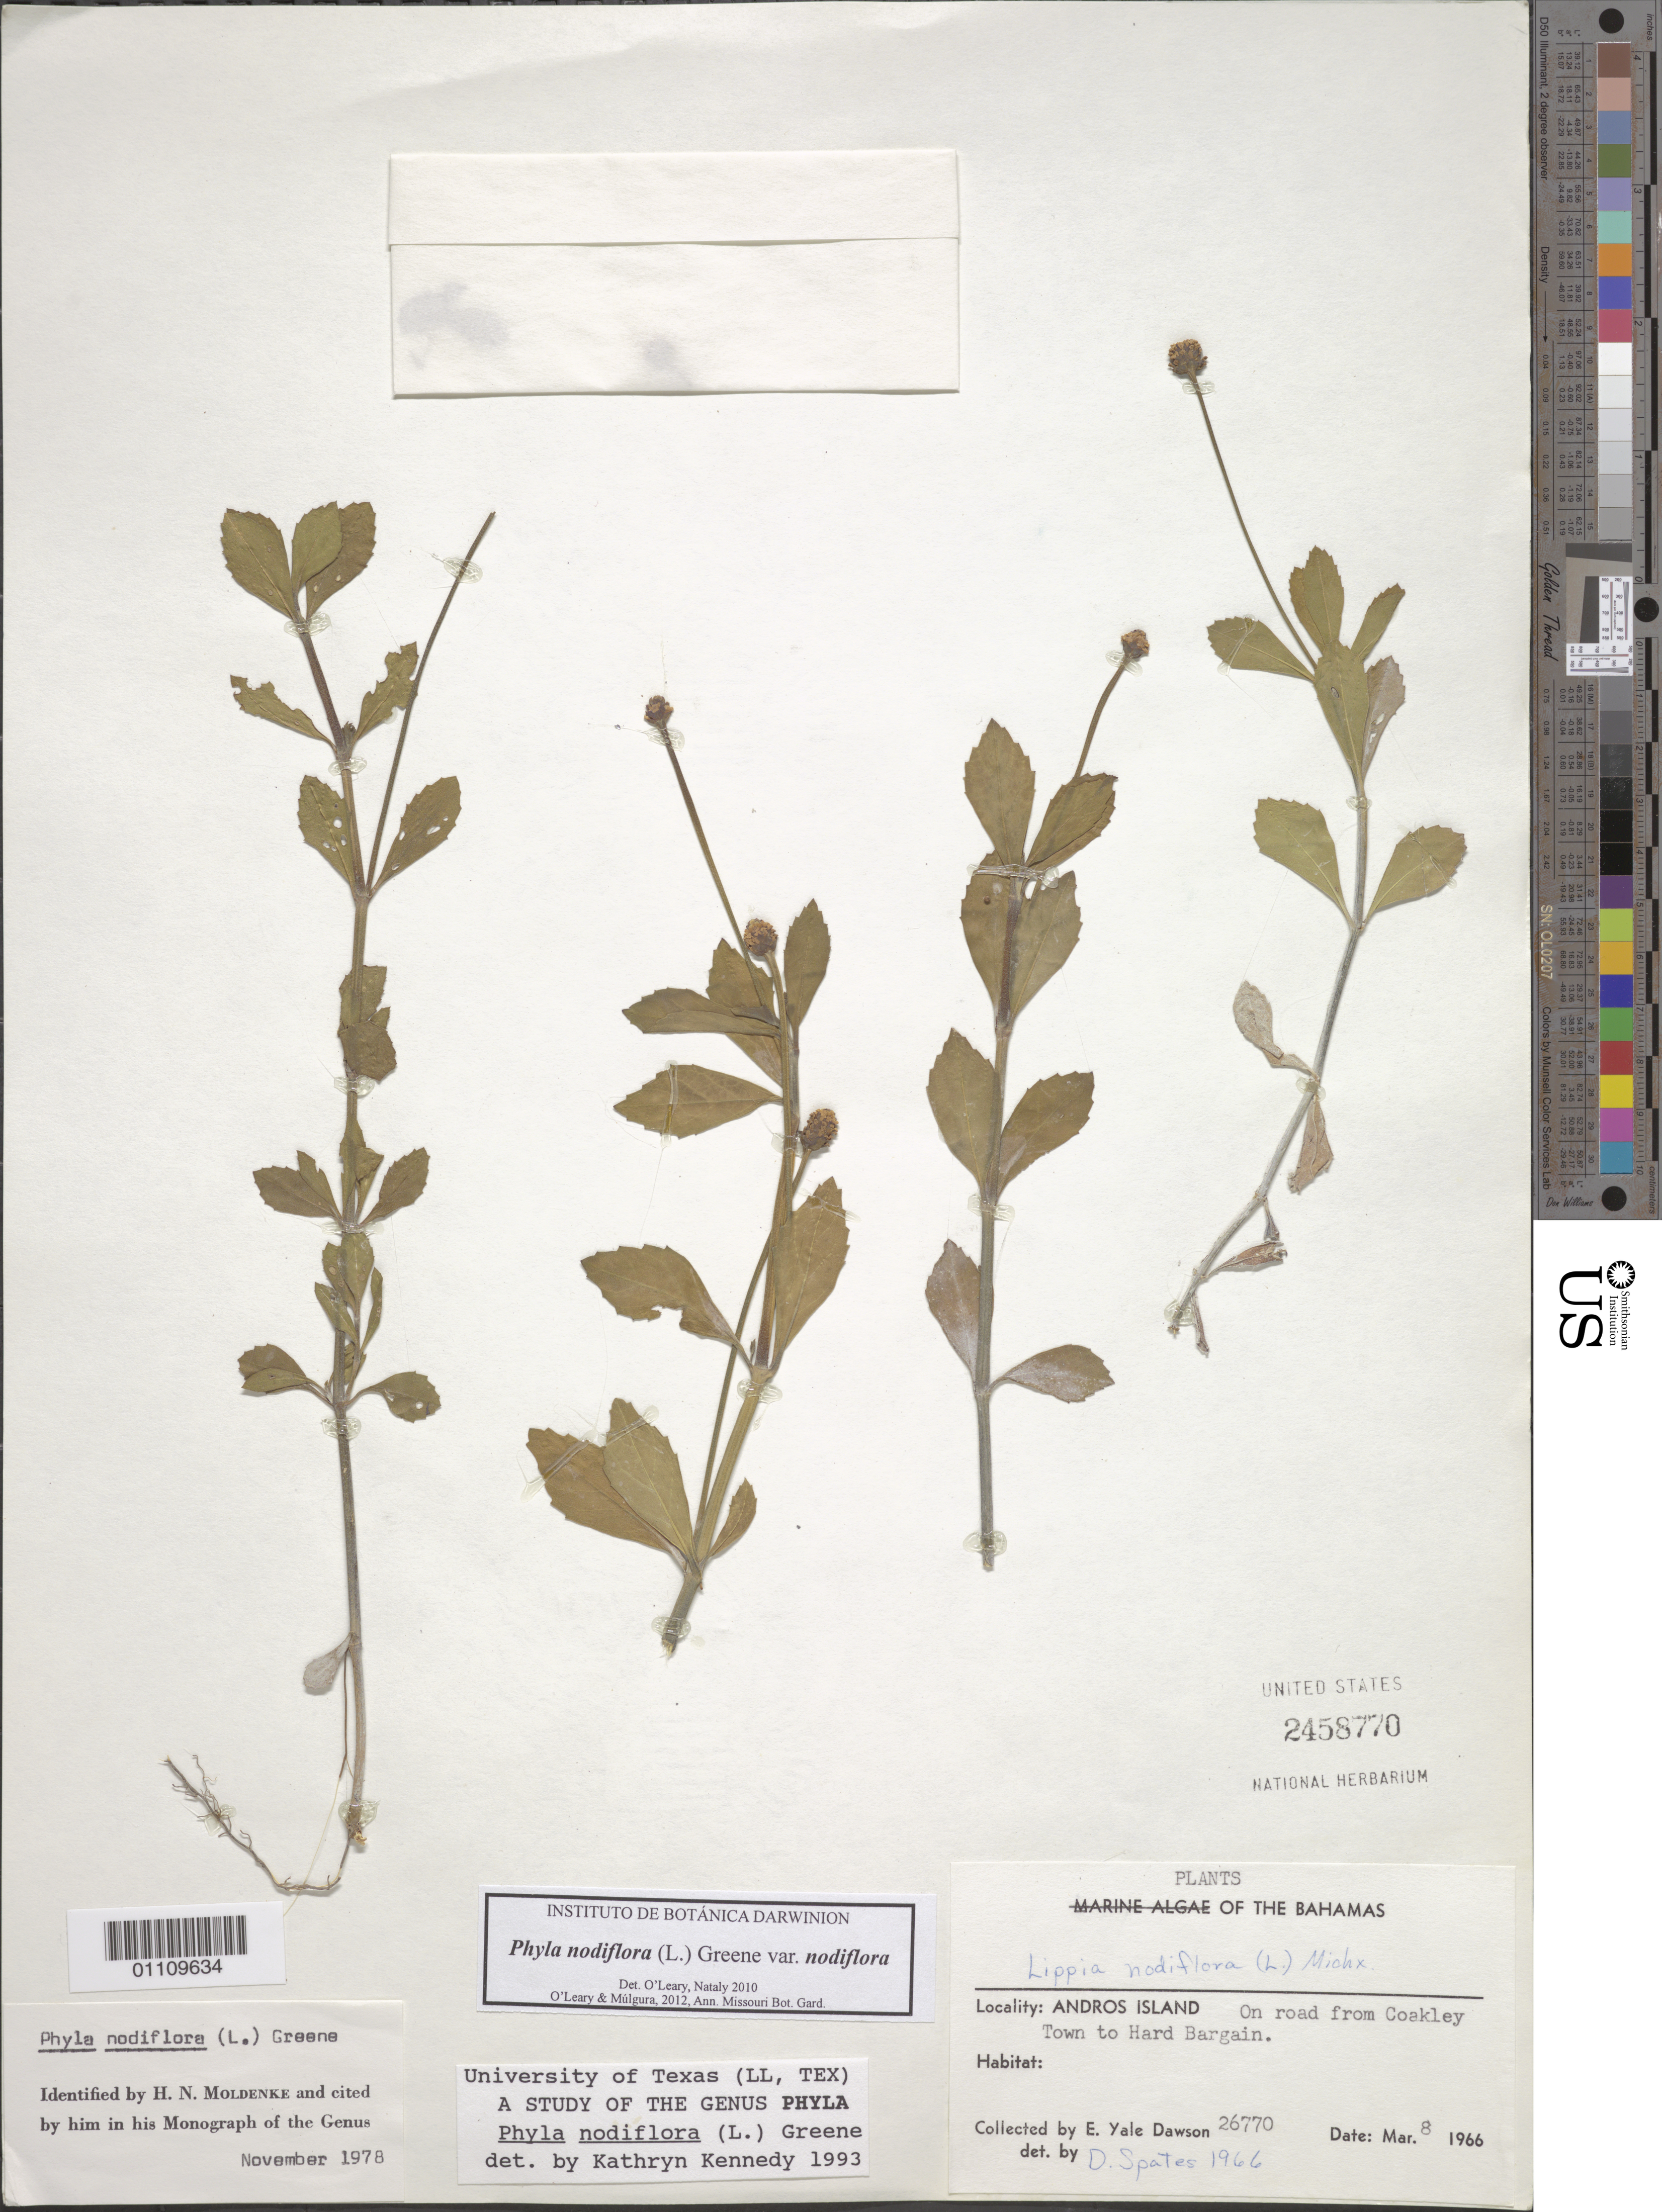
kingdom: Plantae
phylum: Tracheophyta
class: Magnoliopsida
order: Lamiales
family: Verbenaceae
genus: Phyla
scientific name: Phyla nodiflora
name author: (L.) Greene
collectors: E. Y. Dawson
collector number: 26770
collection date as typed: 08 Mar 1966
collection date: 1966-03-08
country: Bahamas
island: Andros I.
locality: Coakley Town, road to Hard Bargain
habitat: Roadside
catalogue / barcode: US 2458770